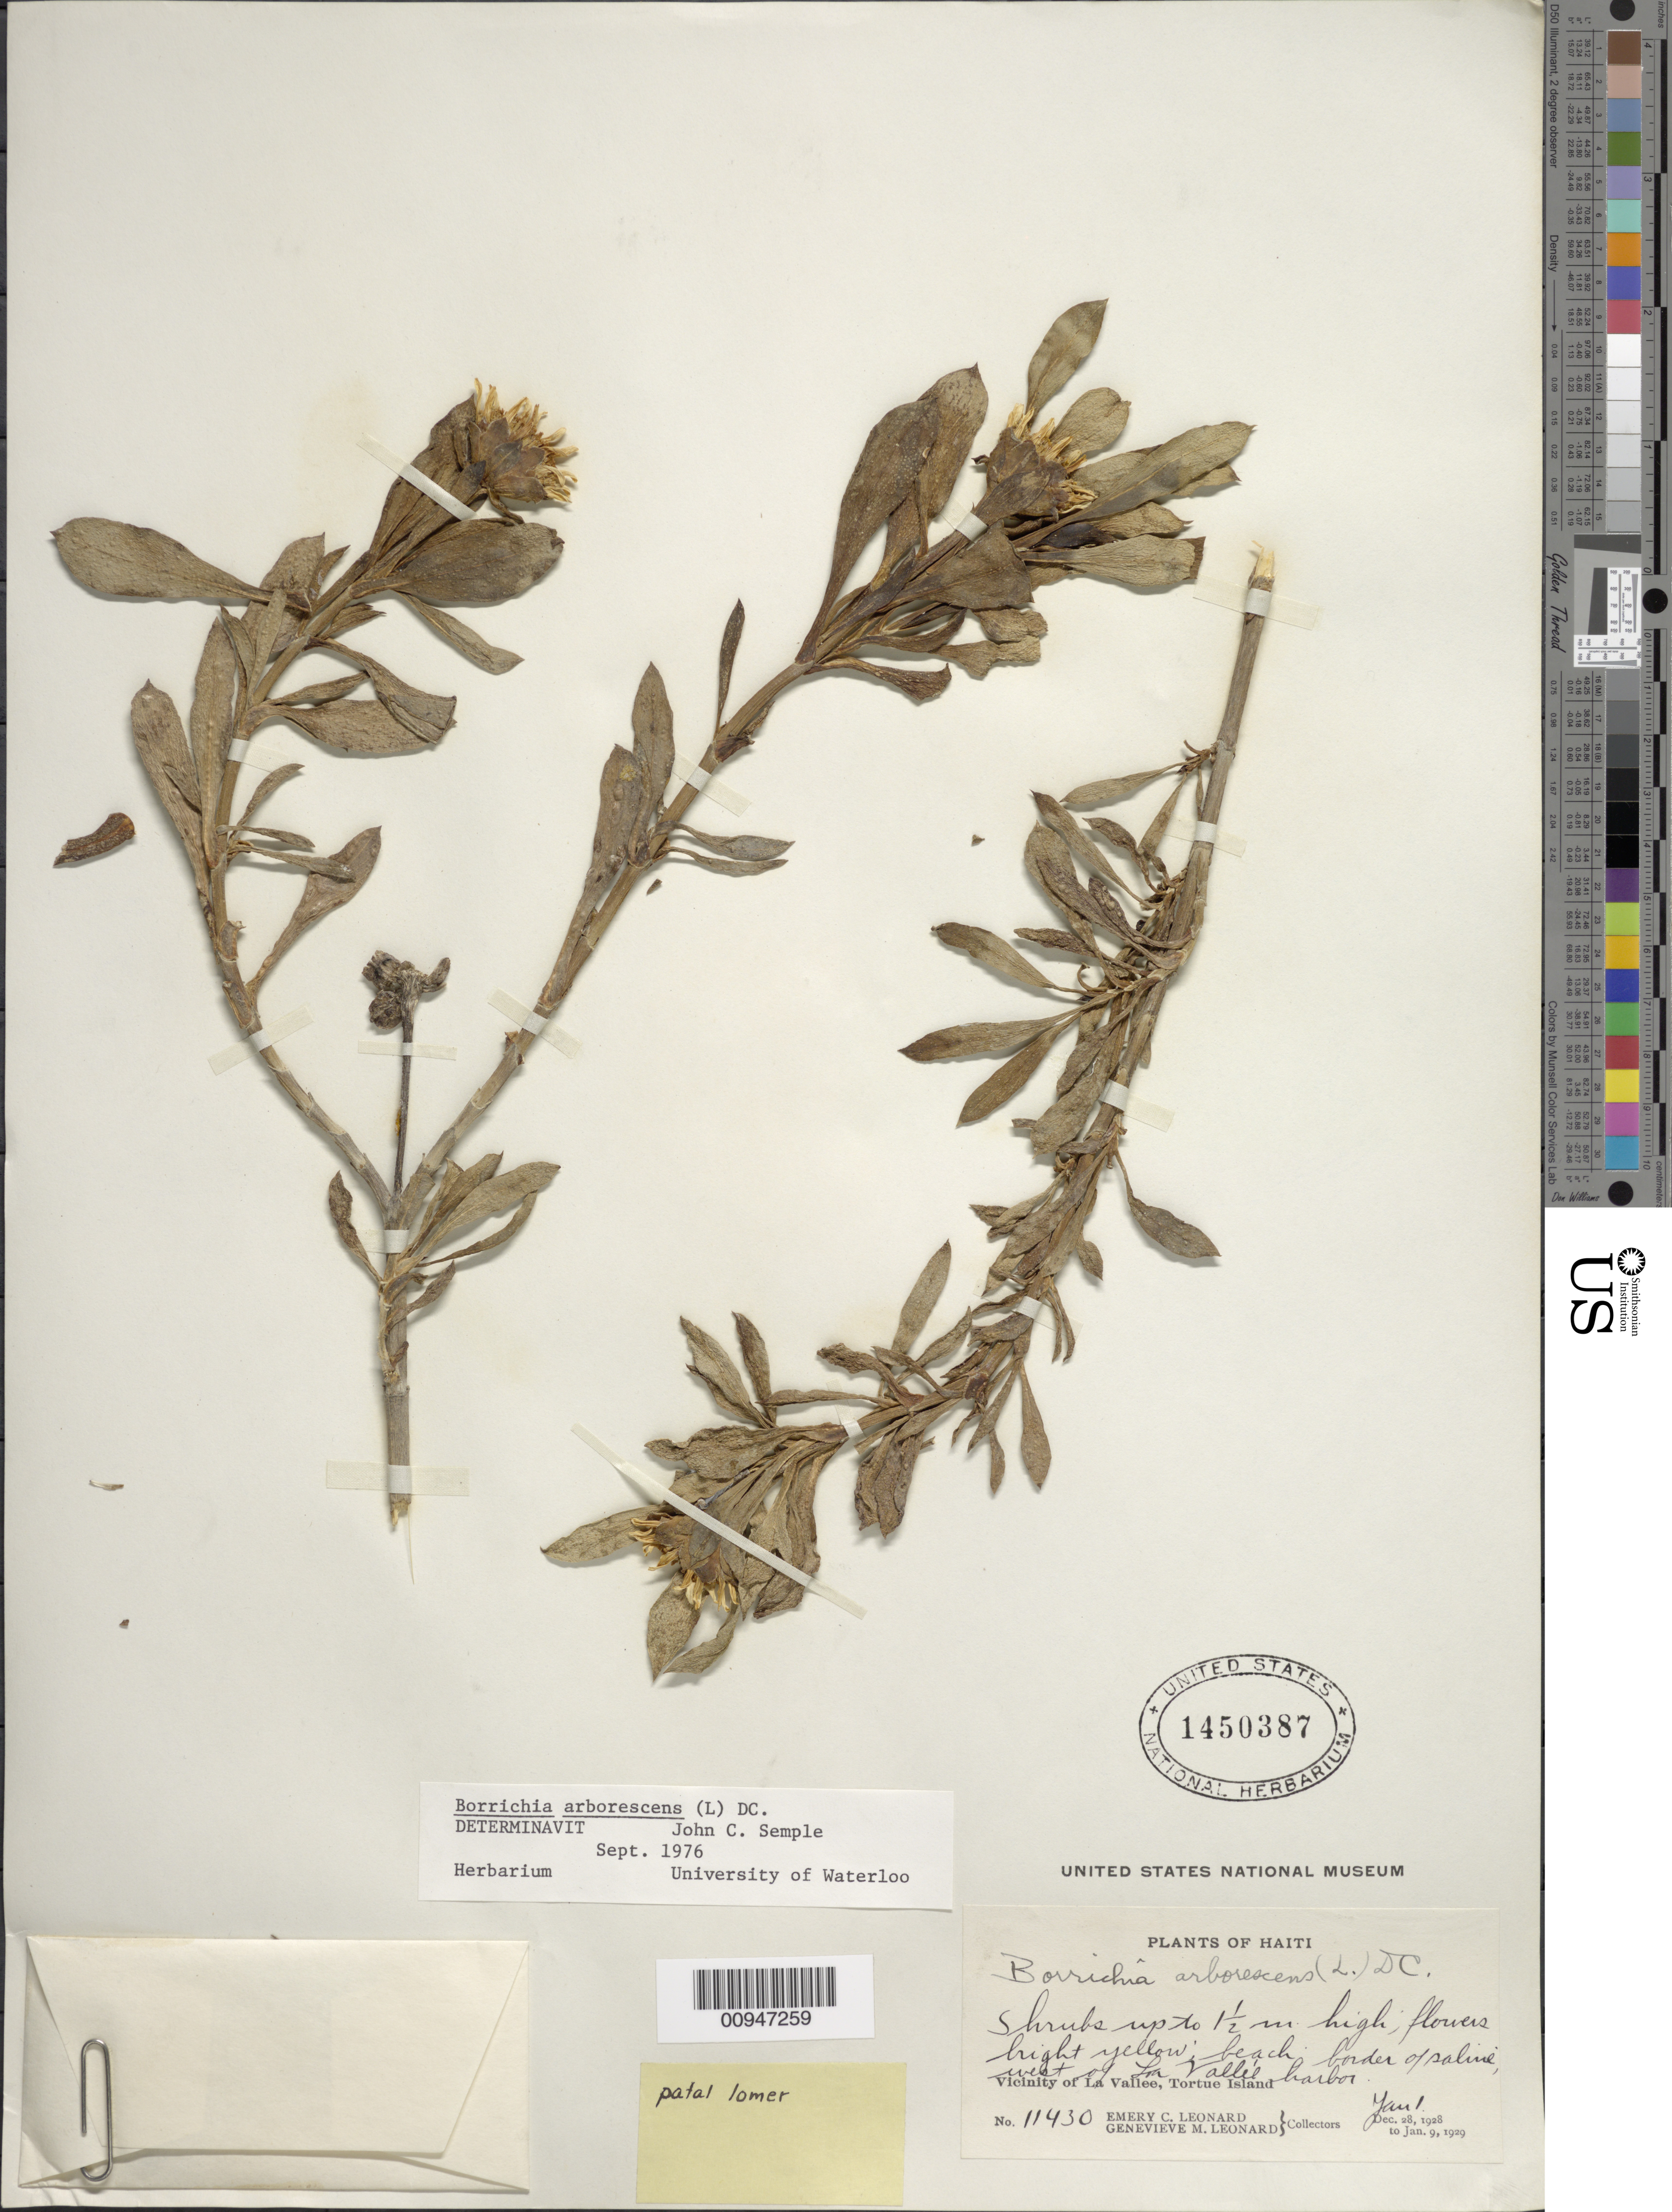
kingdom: Plantae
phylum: Tracheophyta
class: Magnoliopsida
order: Asterales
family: Asteraceae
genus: Borrichia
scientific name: Borrichia arborescens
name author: (L.) DC.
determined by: Semple, J. C.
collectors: E. C. Leonard & G. M. Leonard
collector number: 11430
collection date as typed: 01 Jan 1929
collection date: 1929-01-01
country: Haiti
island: Tortue Island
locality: Vicinity of La Vallée, W of La Vallée harbor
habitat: Beach border of saline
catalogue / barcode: US 1450387